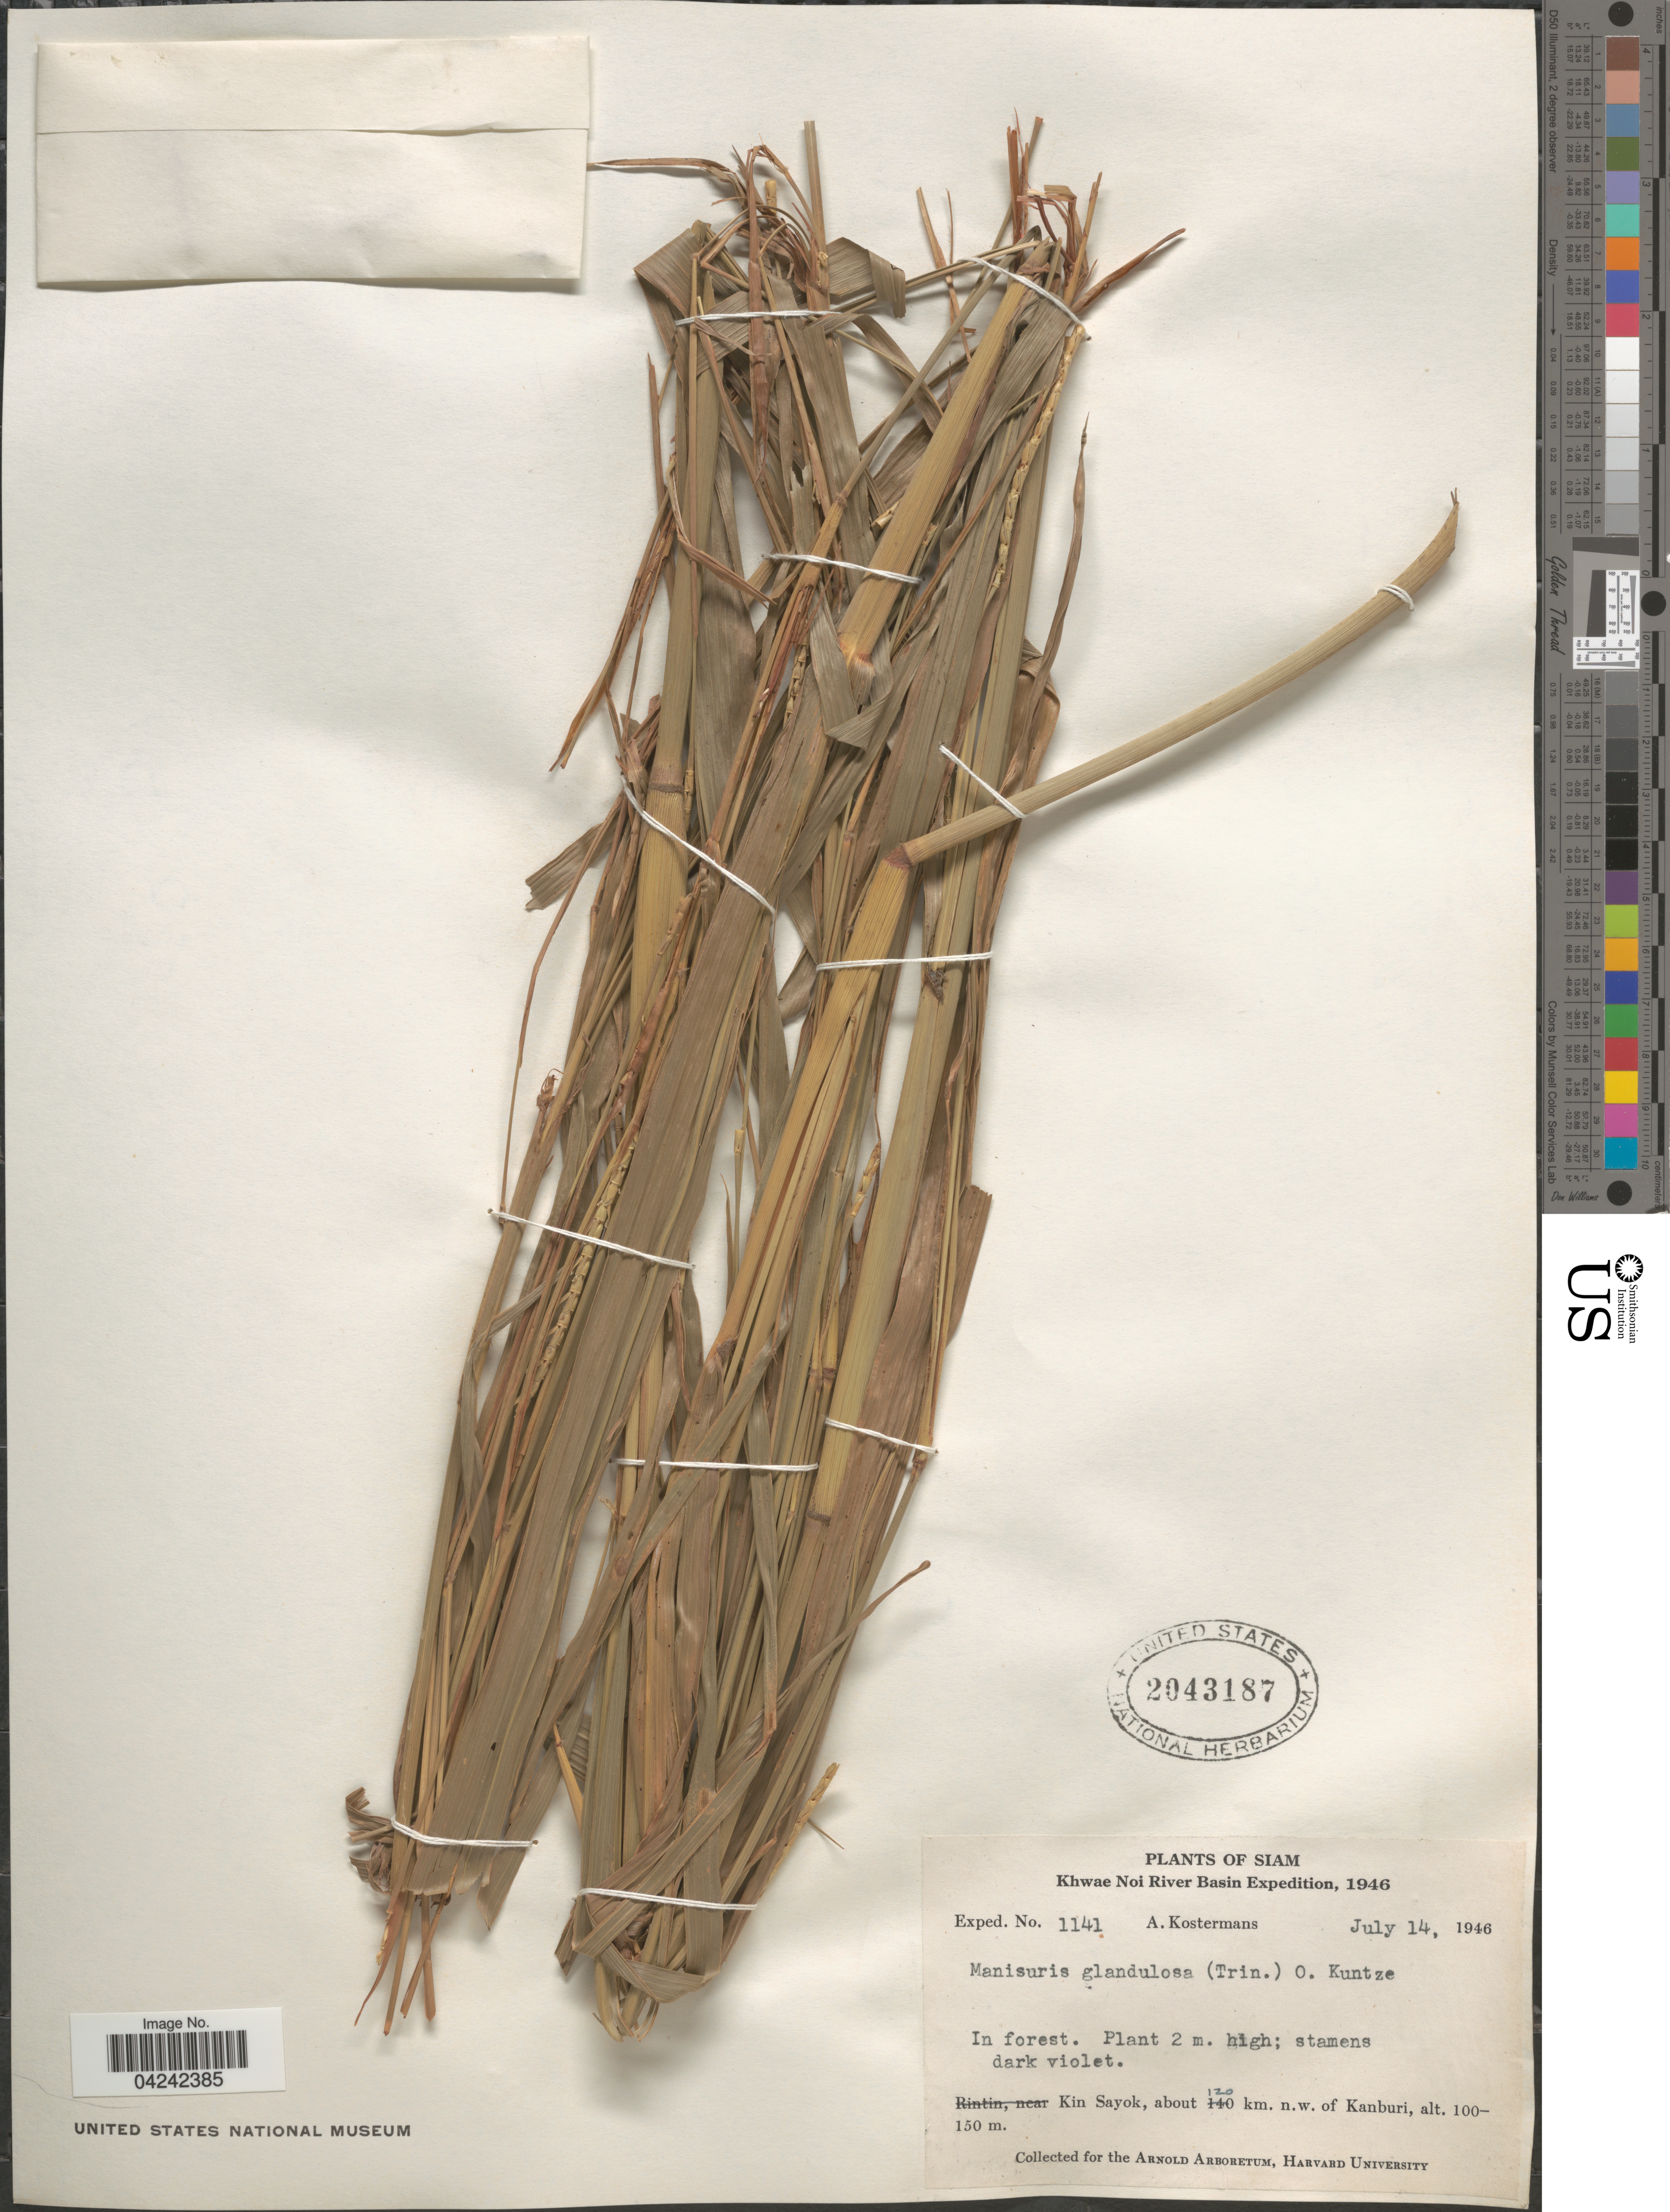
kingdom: Plantae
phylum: Tracheophyta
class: Liliopsida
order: Poales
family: Poaceae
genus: Rottboellia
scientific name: Rottboellia glandulosa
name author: Trin.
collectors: A. J. G. Kostermans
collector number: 1141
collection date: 1946-07-14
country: Thailand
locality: Siam. Khwae Noi River Basin Expedition, 1946. Kin Sayok, about 120 km. n.w. of Kanburi.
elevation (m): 100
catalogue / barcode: US 2043187